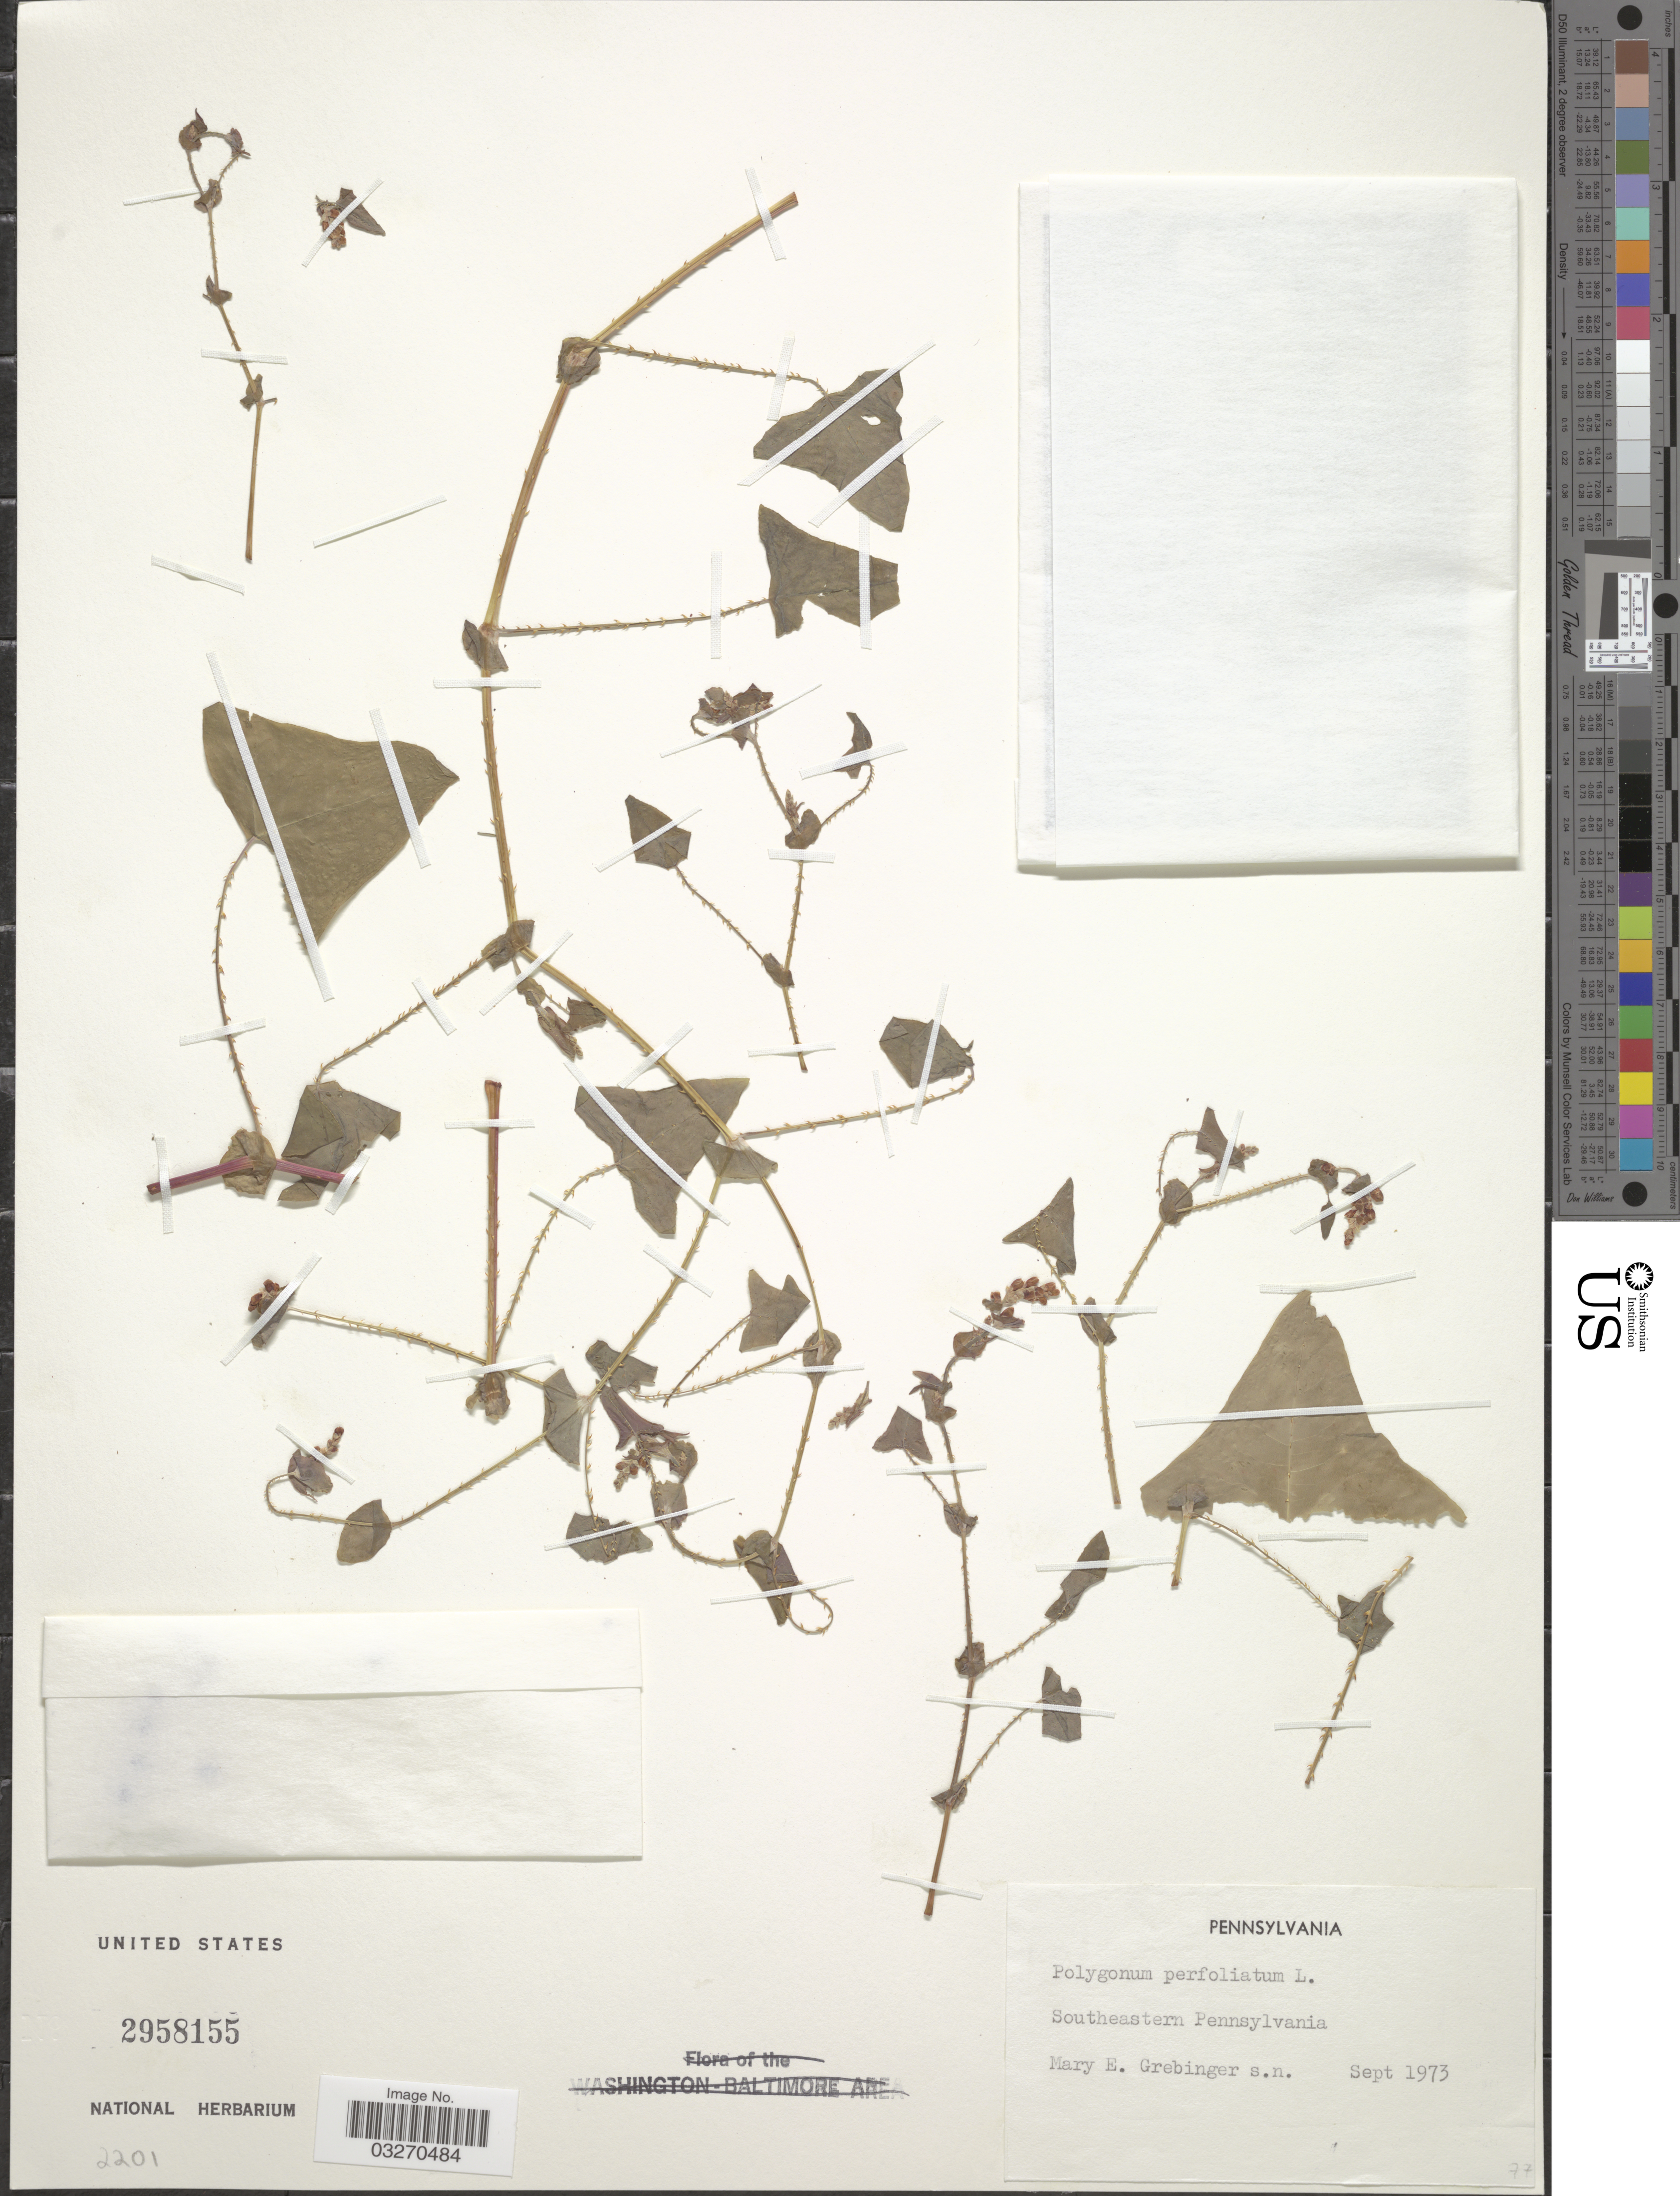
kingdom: Plantae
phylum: Tracheophyta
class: Magnoliopsida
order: Caryophyllales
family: Polygonaceae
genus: Persicaria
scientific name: Persicaria perfoliata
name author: (L.) H. Gross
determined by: Atha, D. E.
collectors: M. Grebinger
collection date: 1973-09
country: United States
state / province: Pennsylvania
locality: Southeastern Pennsylvania.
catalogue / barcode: US 2958155